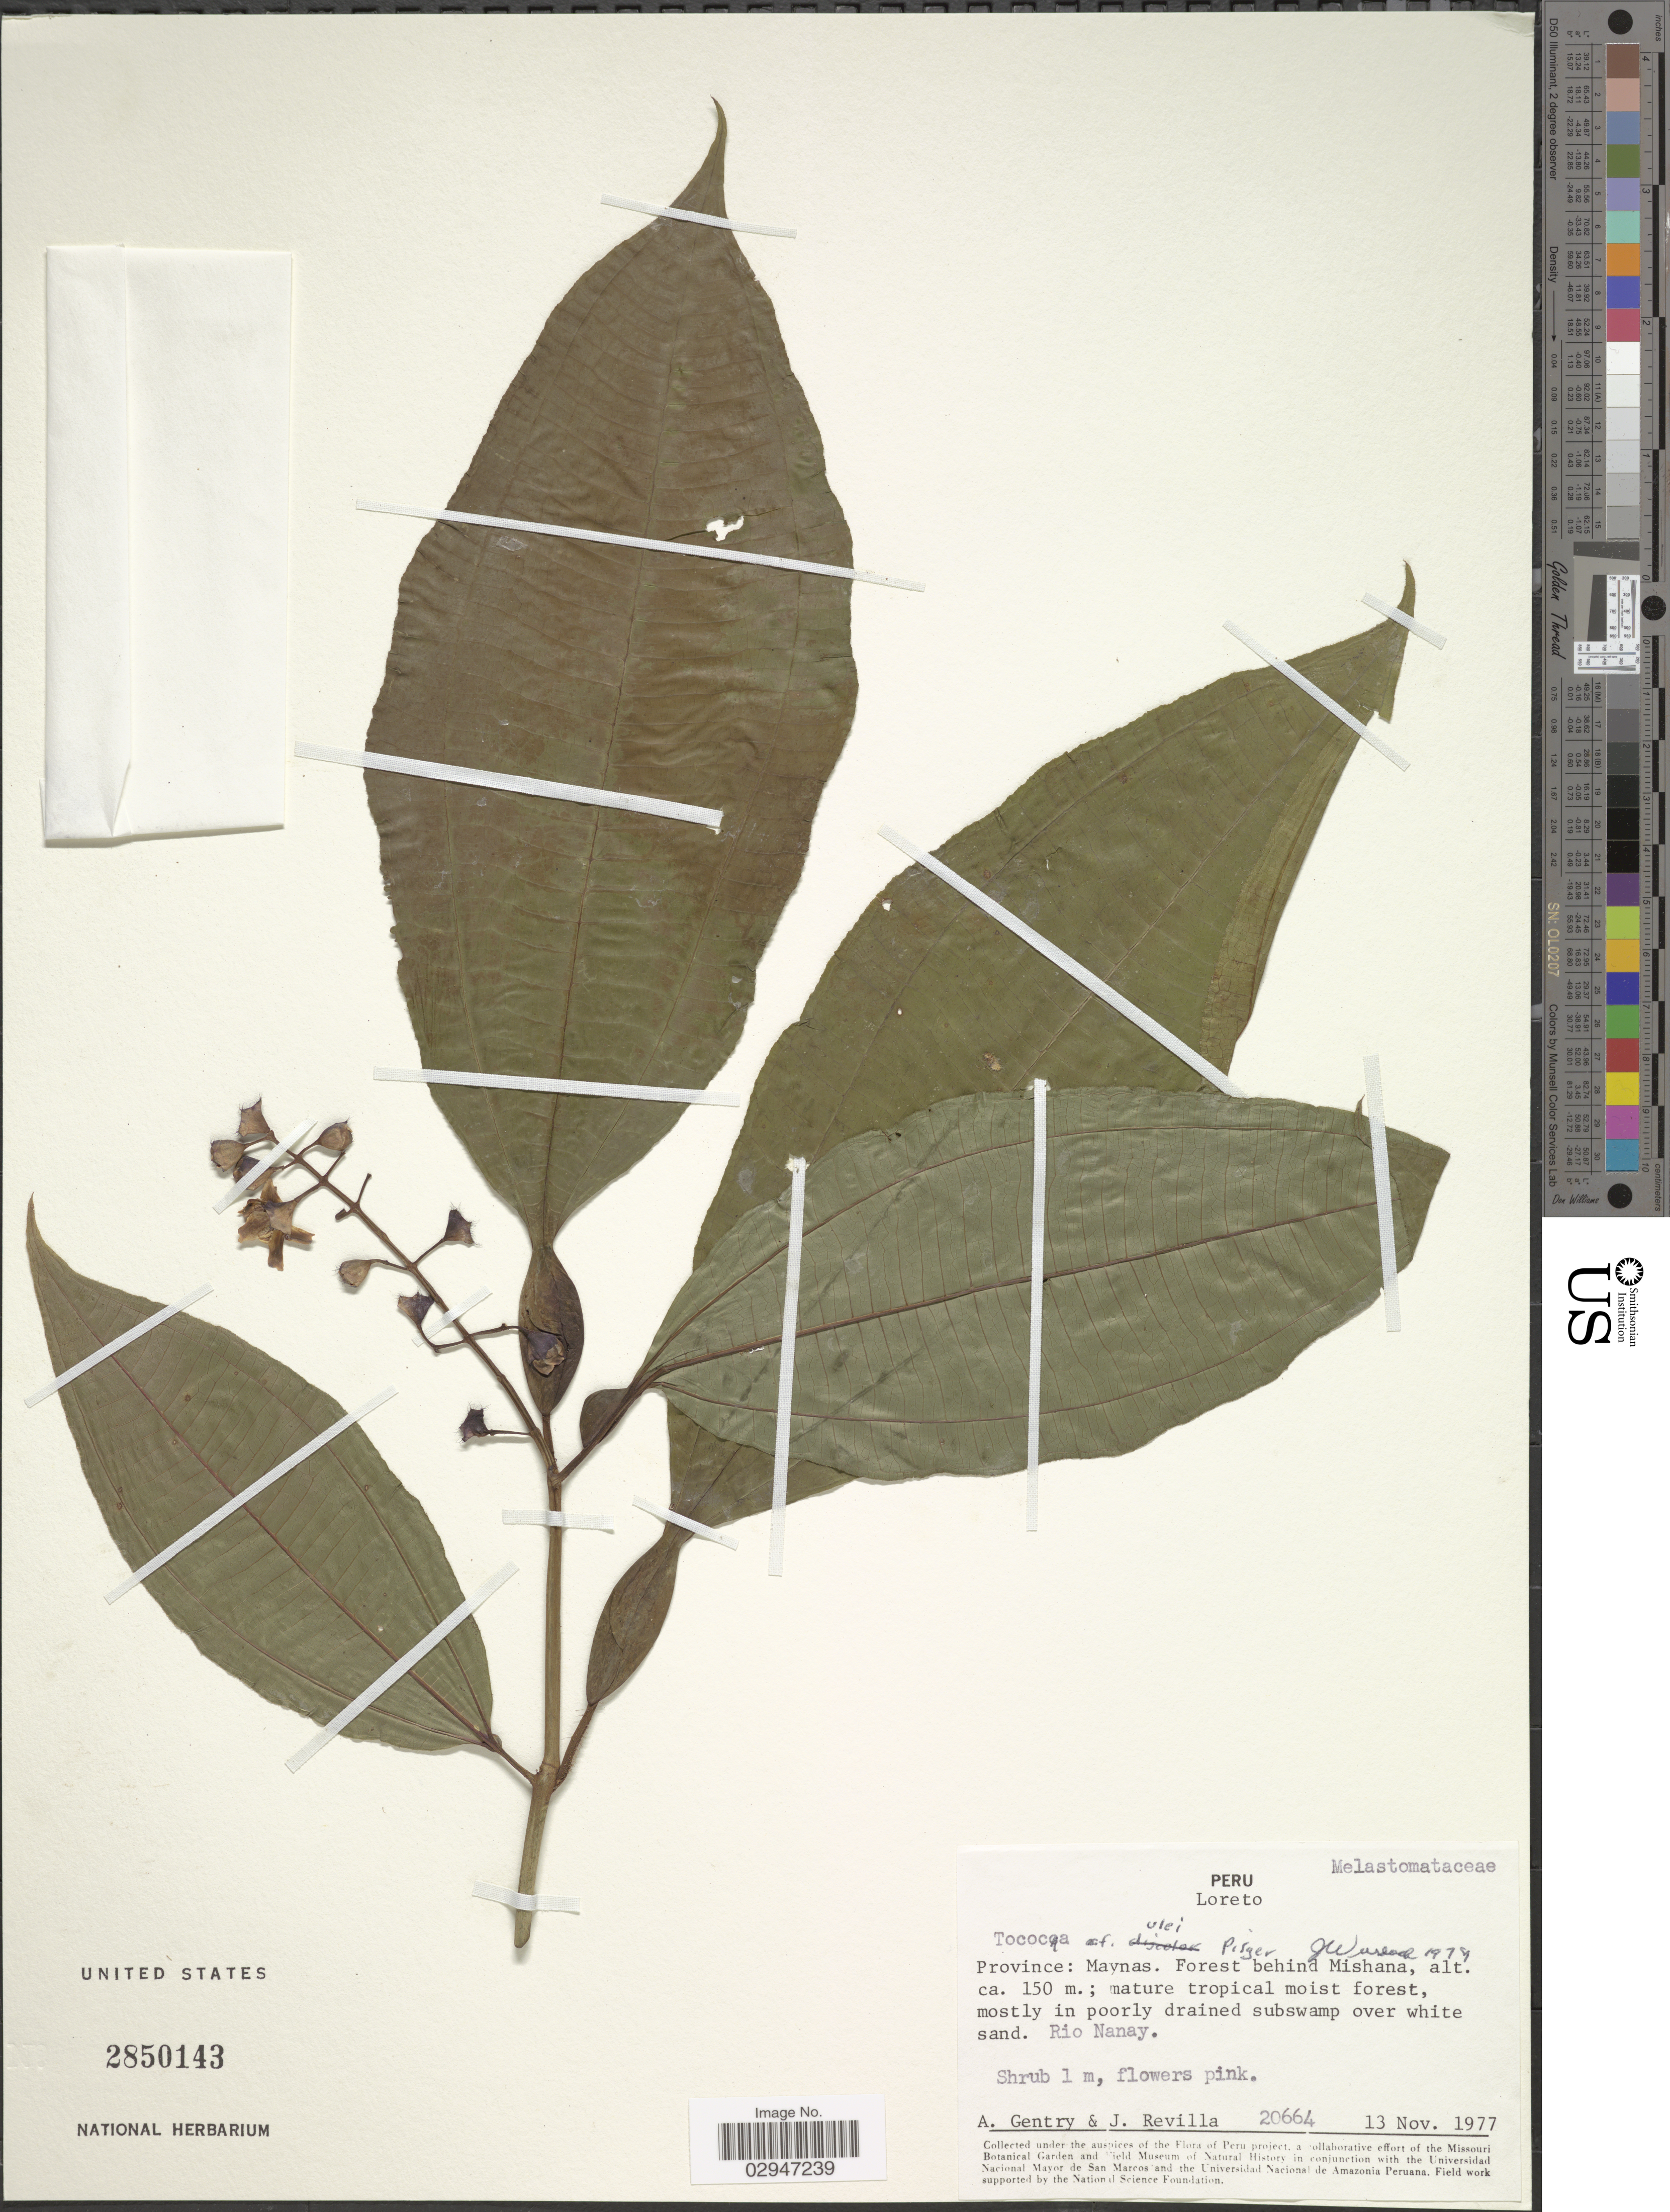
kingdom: Plantae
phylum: Tracheophyta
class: Magnoliopsida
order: Myrtales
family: Melastomataceae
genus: Tococa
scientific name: Tococa ulei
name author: Pilg.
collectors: A. H. Gentry & J. Revilla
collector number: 20664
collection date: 1977-11-13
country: Peru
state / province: Loreto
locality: Province: Maynas. Forest behind Mishana. Rio Nanay.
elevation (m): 150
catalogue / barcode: US 2850143